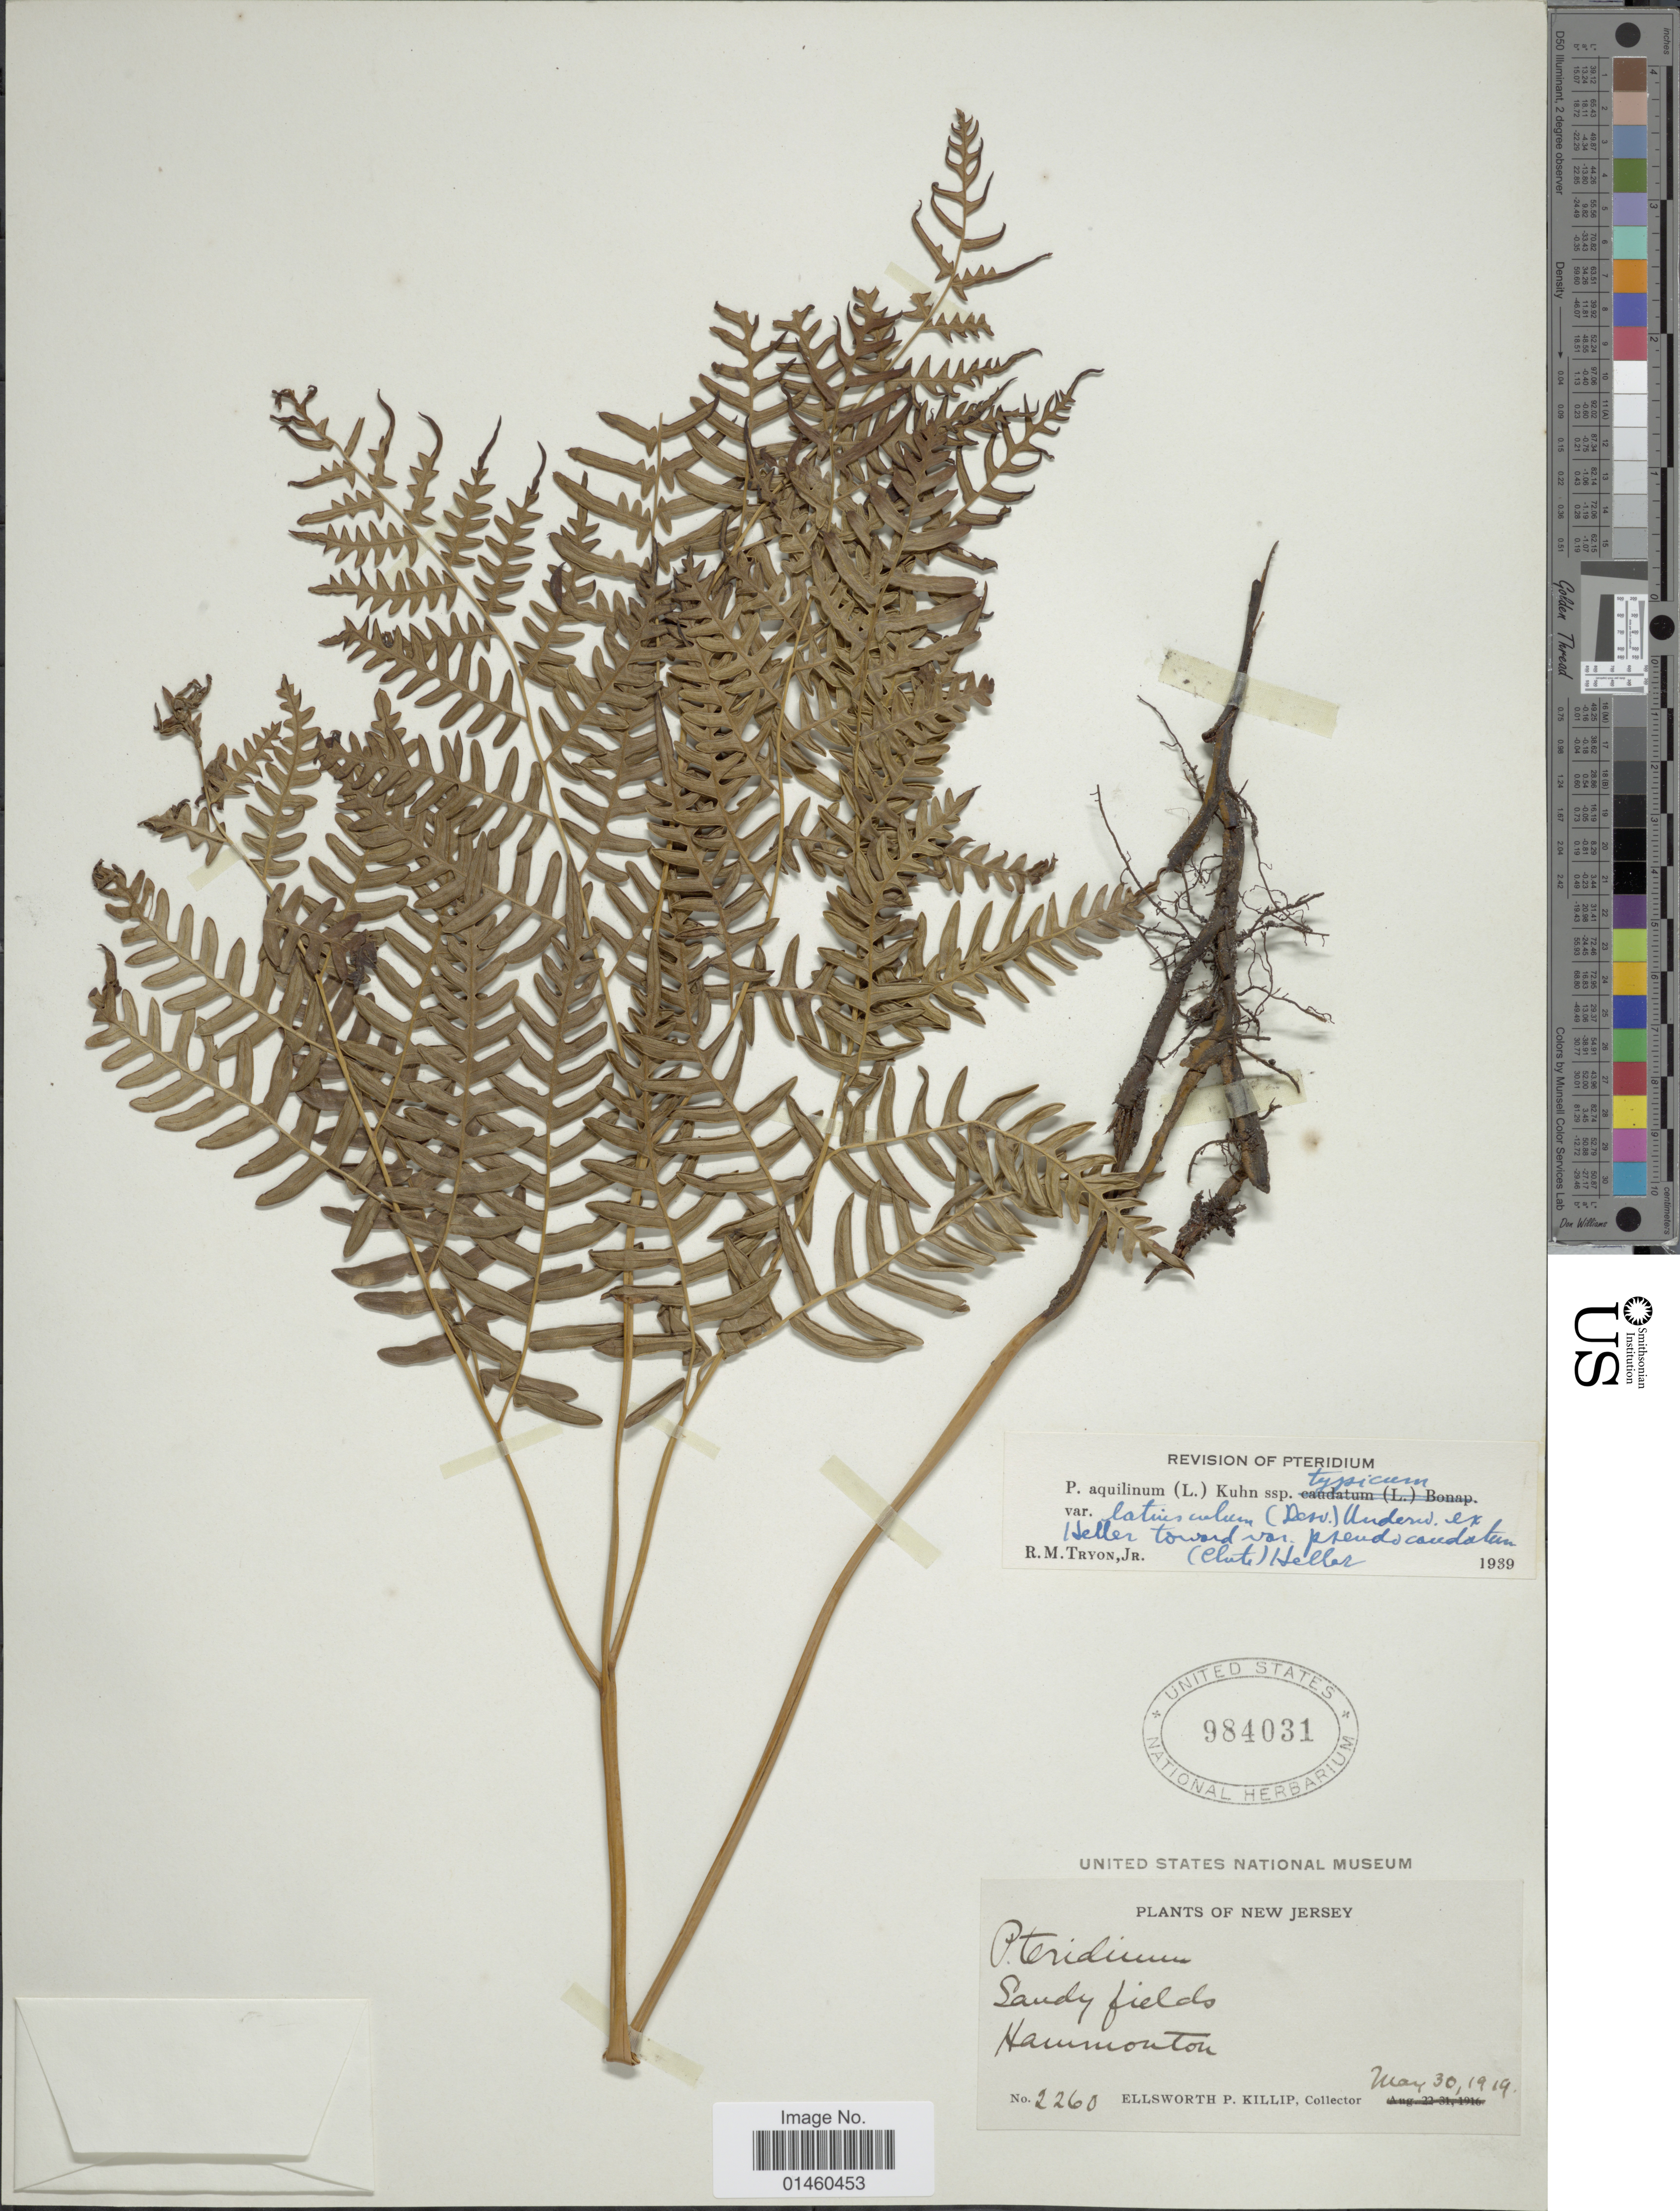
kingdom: Plantae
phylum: Tracheophyta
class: Polypodiopsida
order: Polypodiales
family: Dennstaedtiaceae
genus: Pteridium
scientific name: Pteridium aquilinum var. pseudocaudatum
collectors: E. P. Killip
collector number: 2260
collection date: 1919-05-30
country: United States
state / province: New Jersey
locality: Hammonton.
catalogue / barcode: US 984031